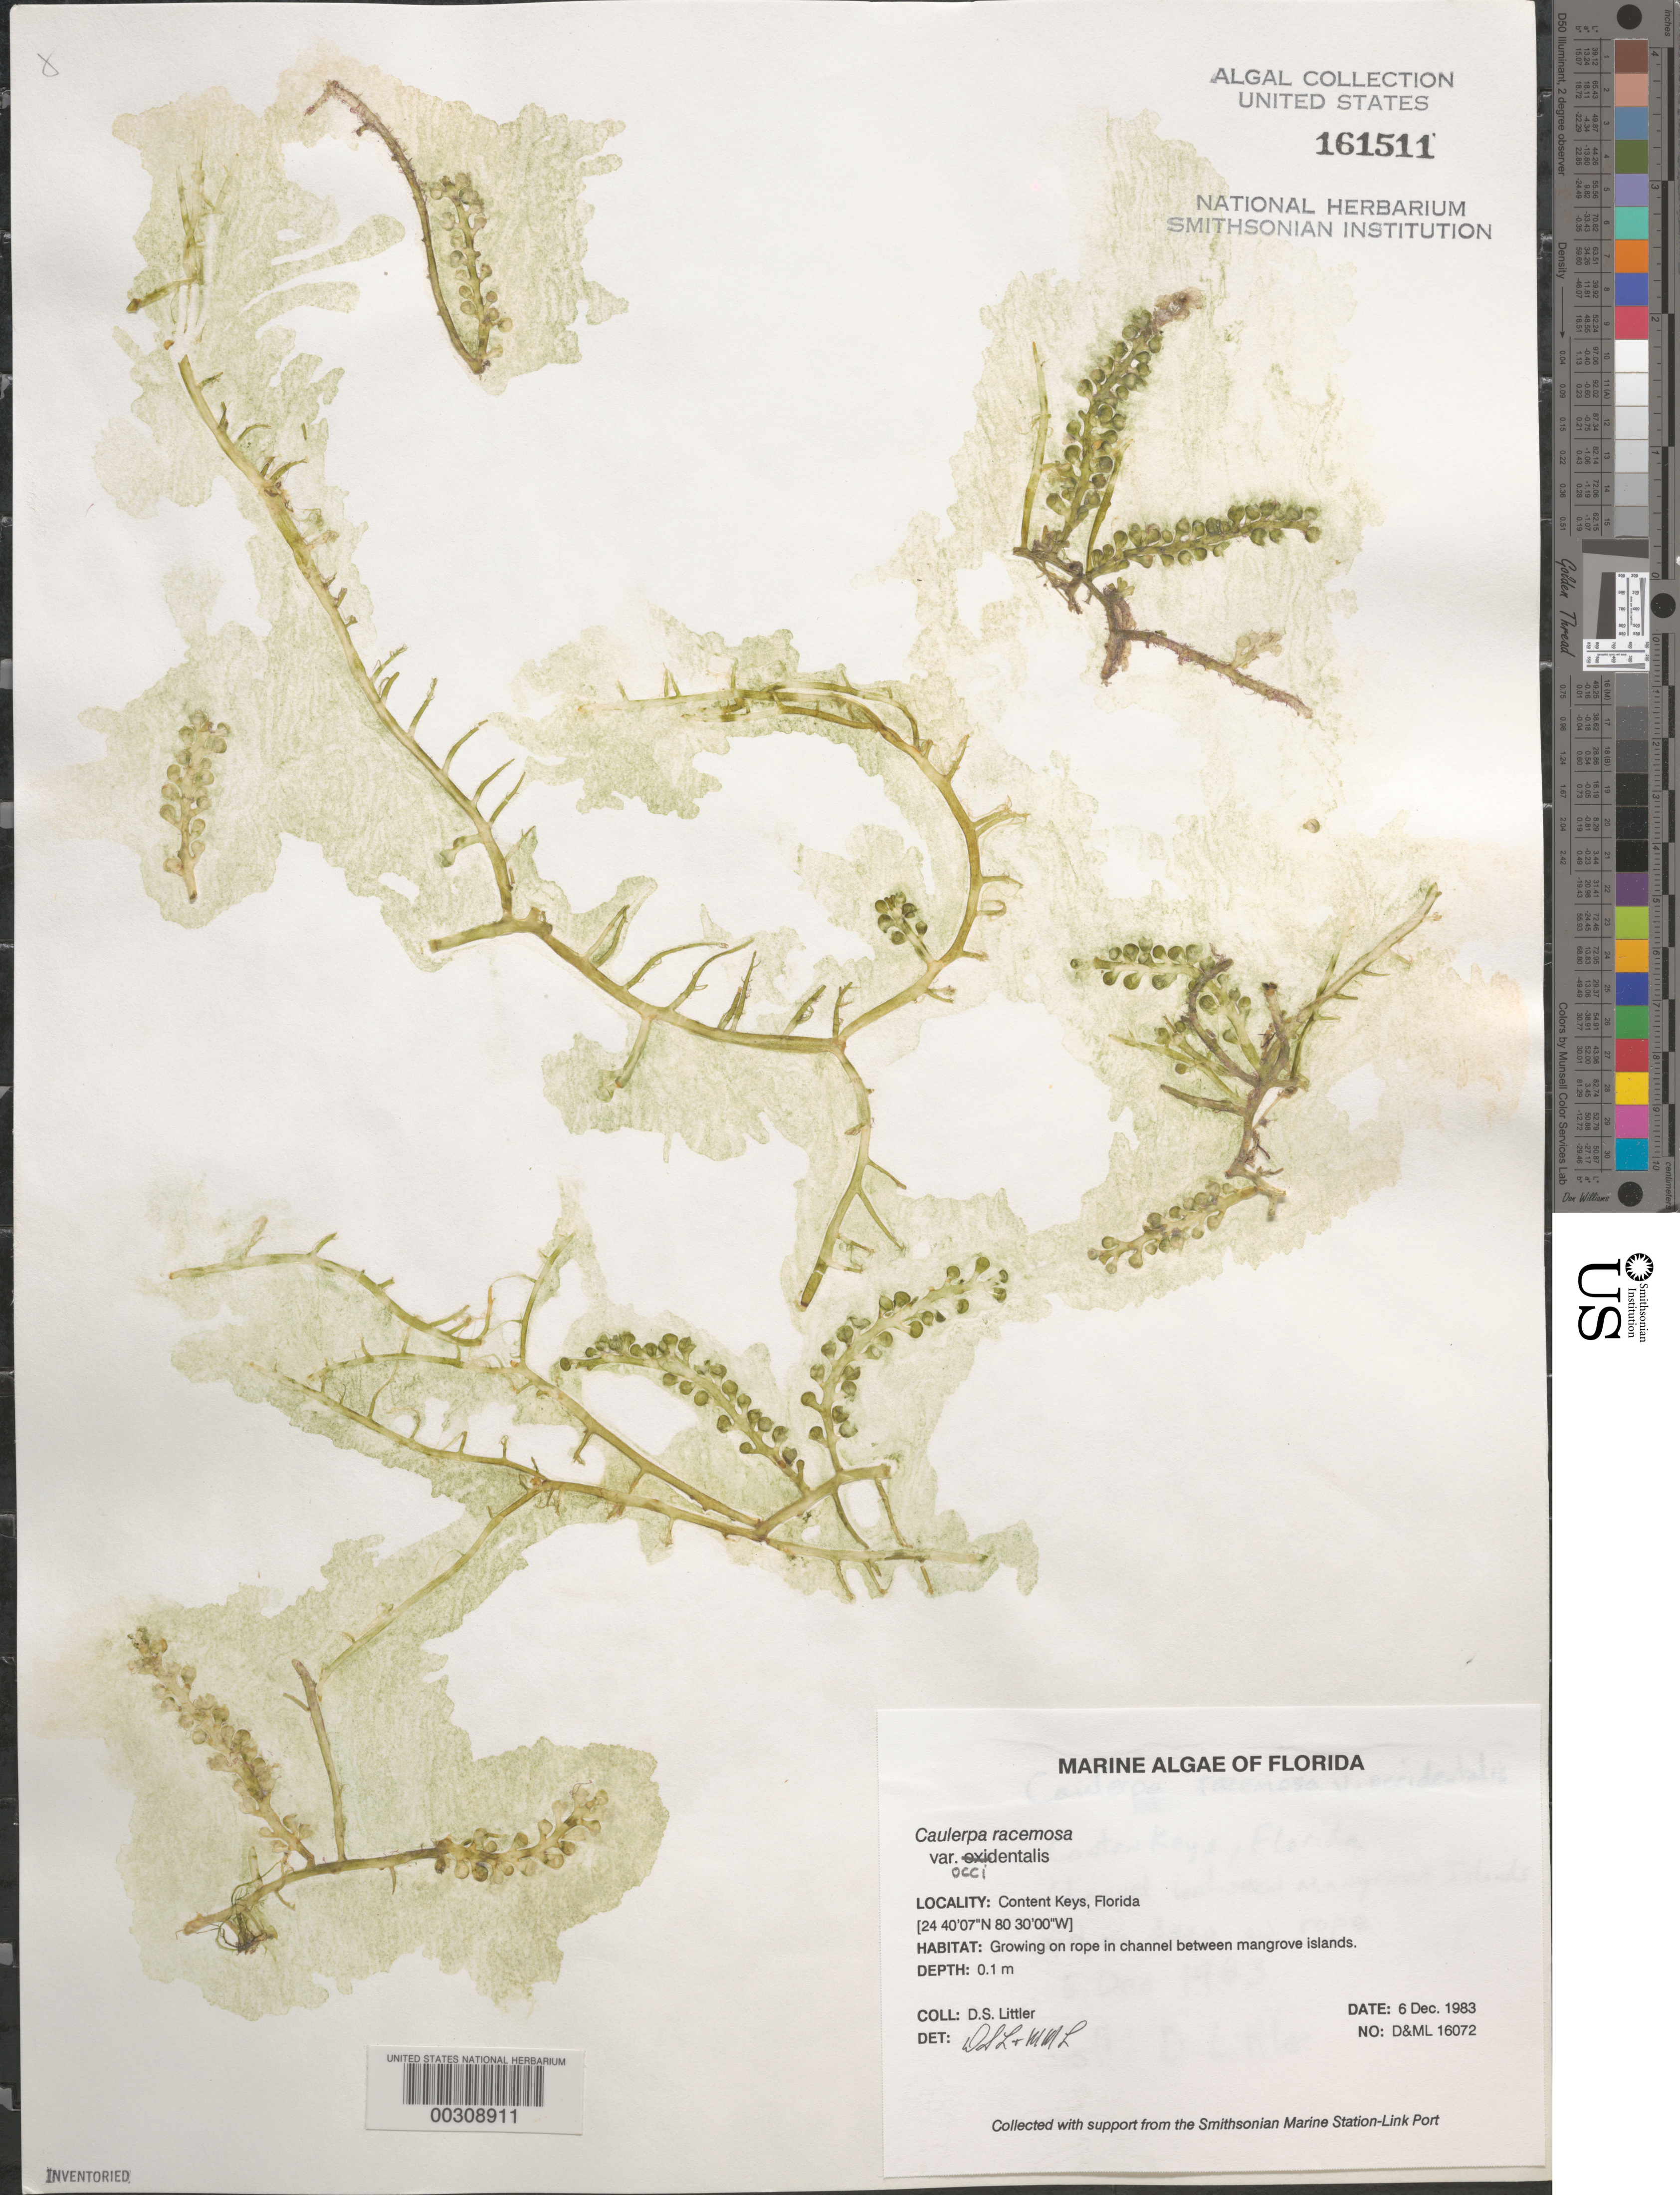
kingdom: Plantae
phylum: Chlorophyta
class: Ulvophyceae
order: Bryopsidales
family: Caulerpaceae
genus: Caulerpa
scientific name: Caulerpa racemosa var. occidentalis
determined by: Littler, D. S.; Littler, M. M.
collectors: D. S. Littler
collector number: D&ML 16072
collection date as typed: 06 Dec 1983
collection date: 1983-12-06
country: United States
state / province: Florida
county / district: Monroe County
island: Content Keys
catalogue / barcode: US 161511